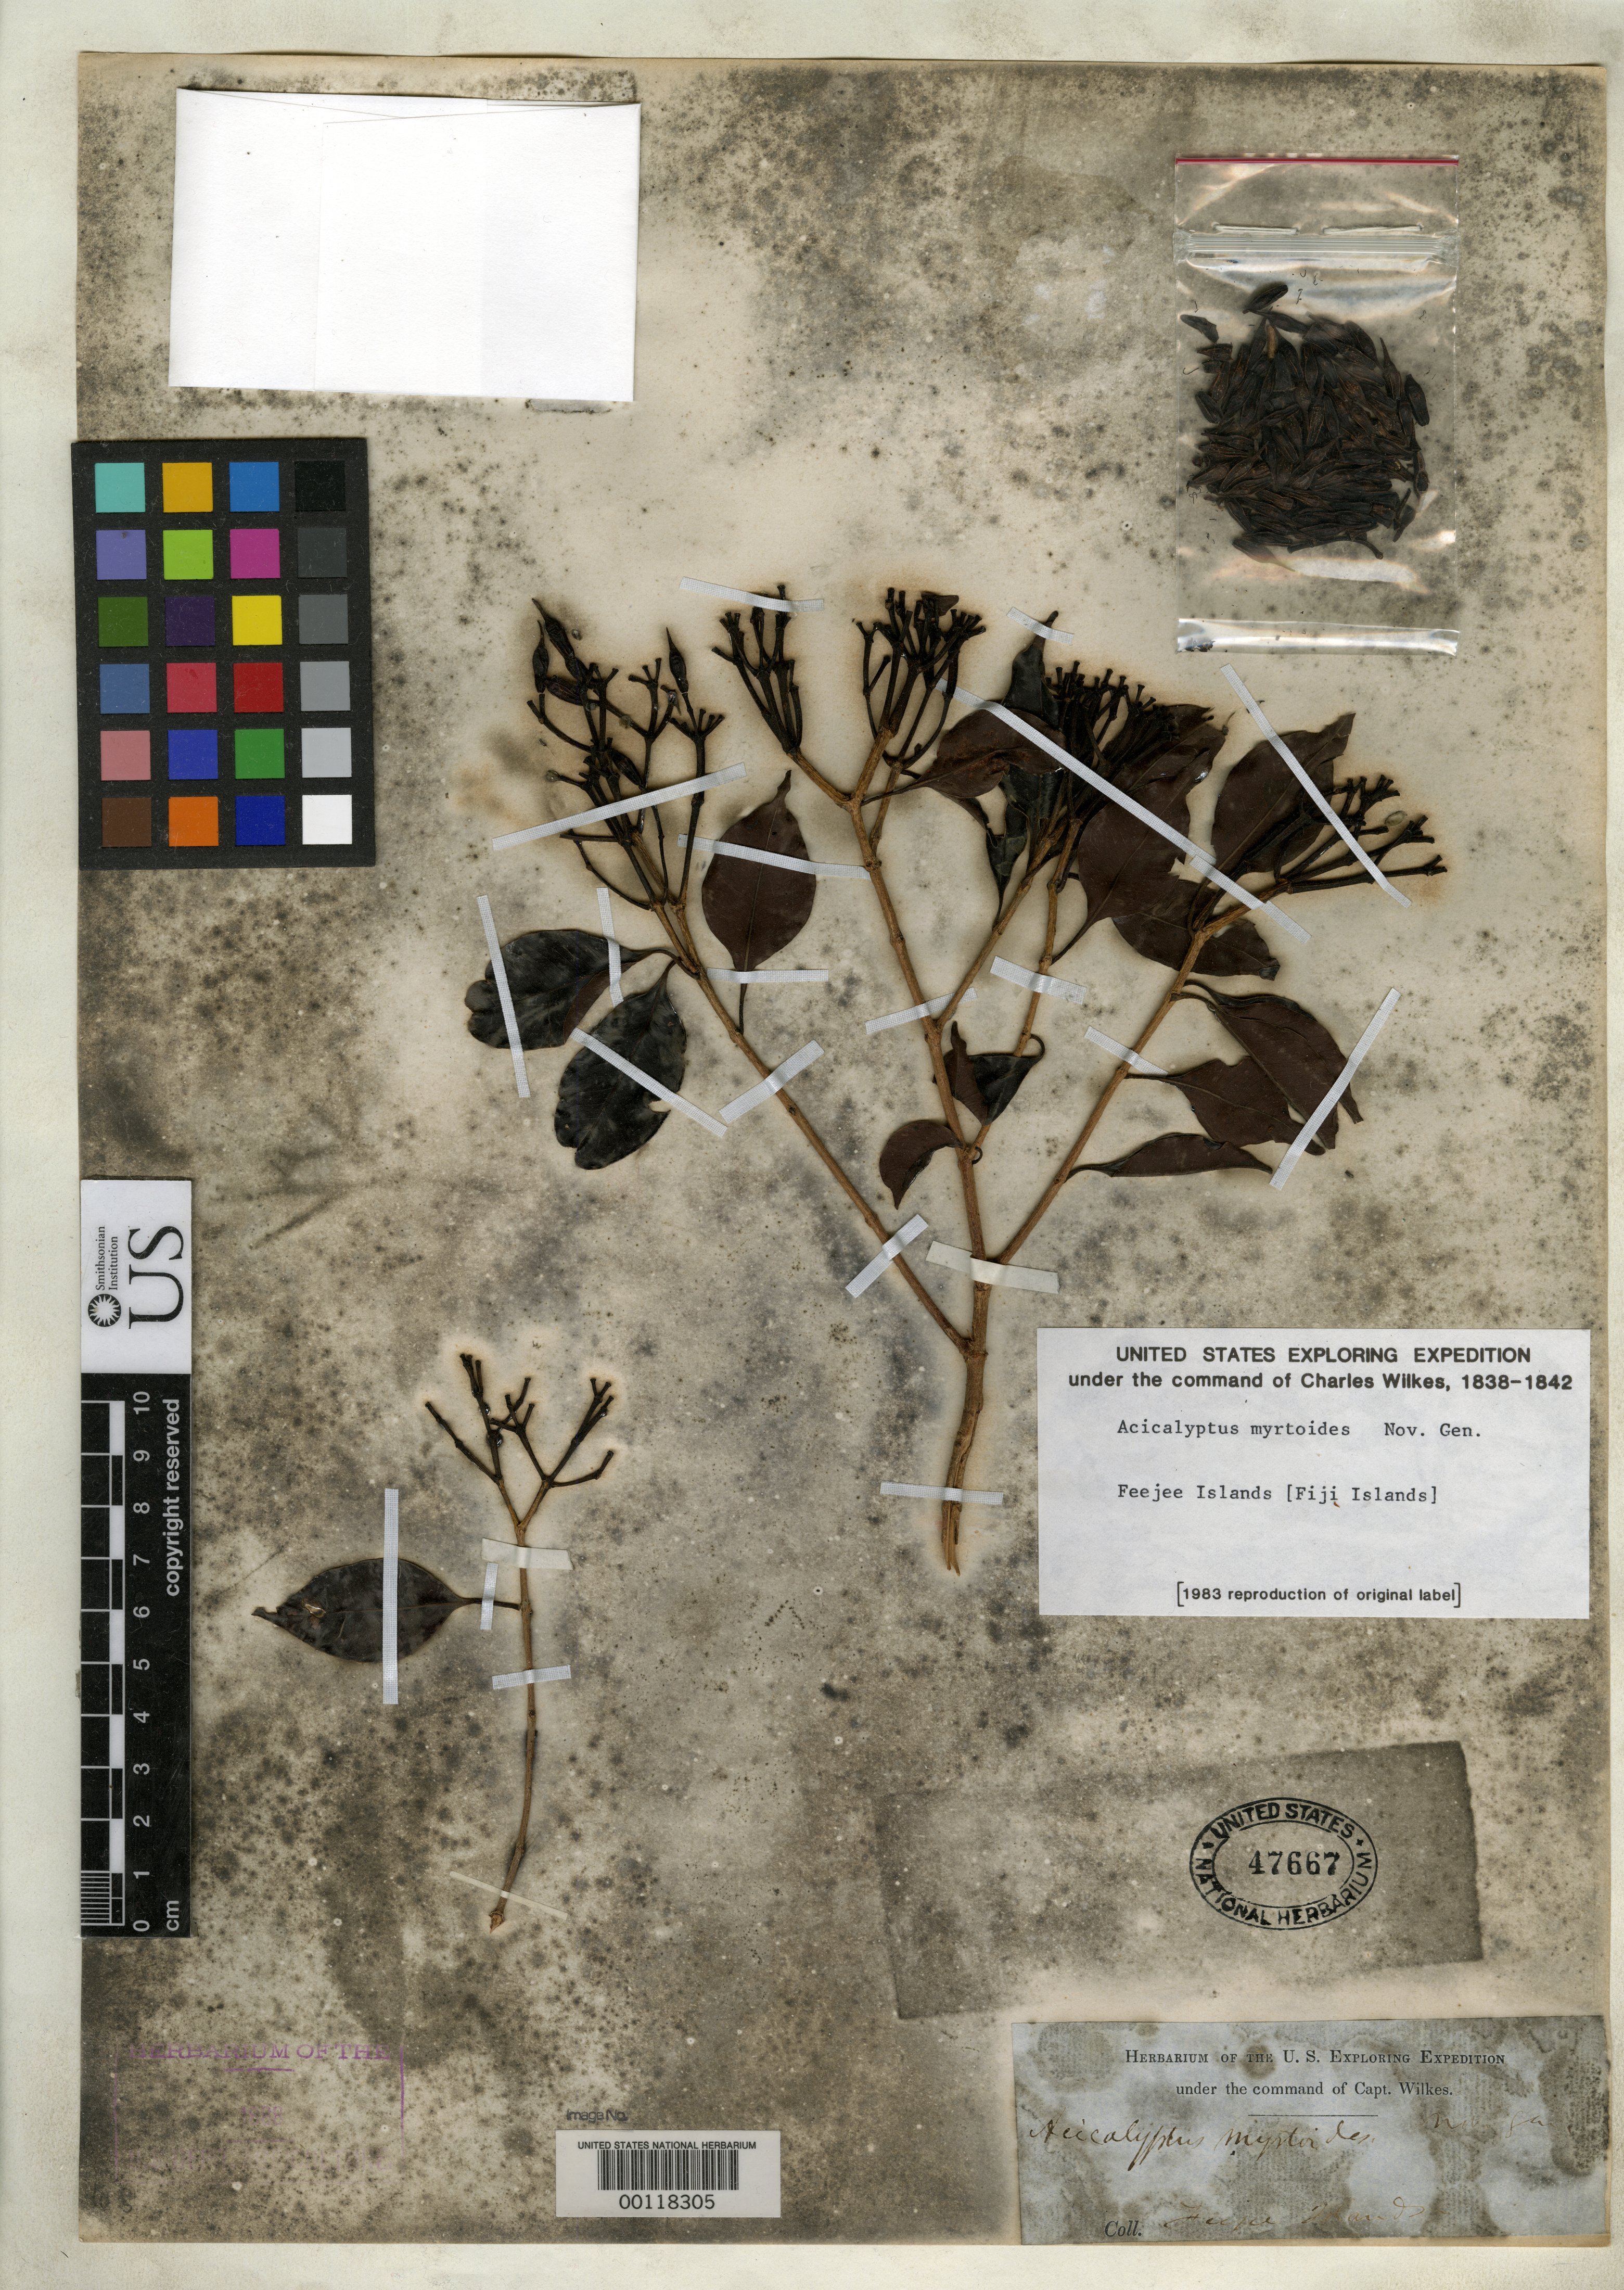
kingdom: Plantae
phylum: Tracheophyta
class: Magnoliopsida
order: Myrtales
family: Myrtaceae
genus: Acicalyptus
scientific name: Acicalyptus myrtoides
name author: A. Gray in Wilkes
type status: Holotype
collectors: Wilkes Explor. Exped.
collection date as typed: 1838 to -- --- 1842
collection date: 1838/1842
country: Fiji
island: Ovalau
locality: Muthuata.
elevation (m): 610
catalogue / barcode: US 47667